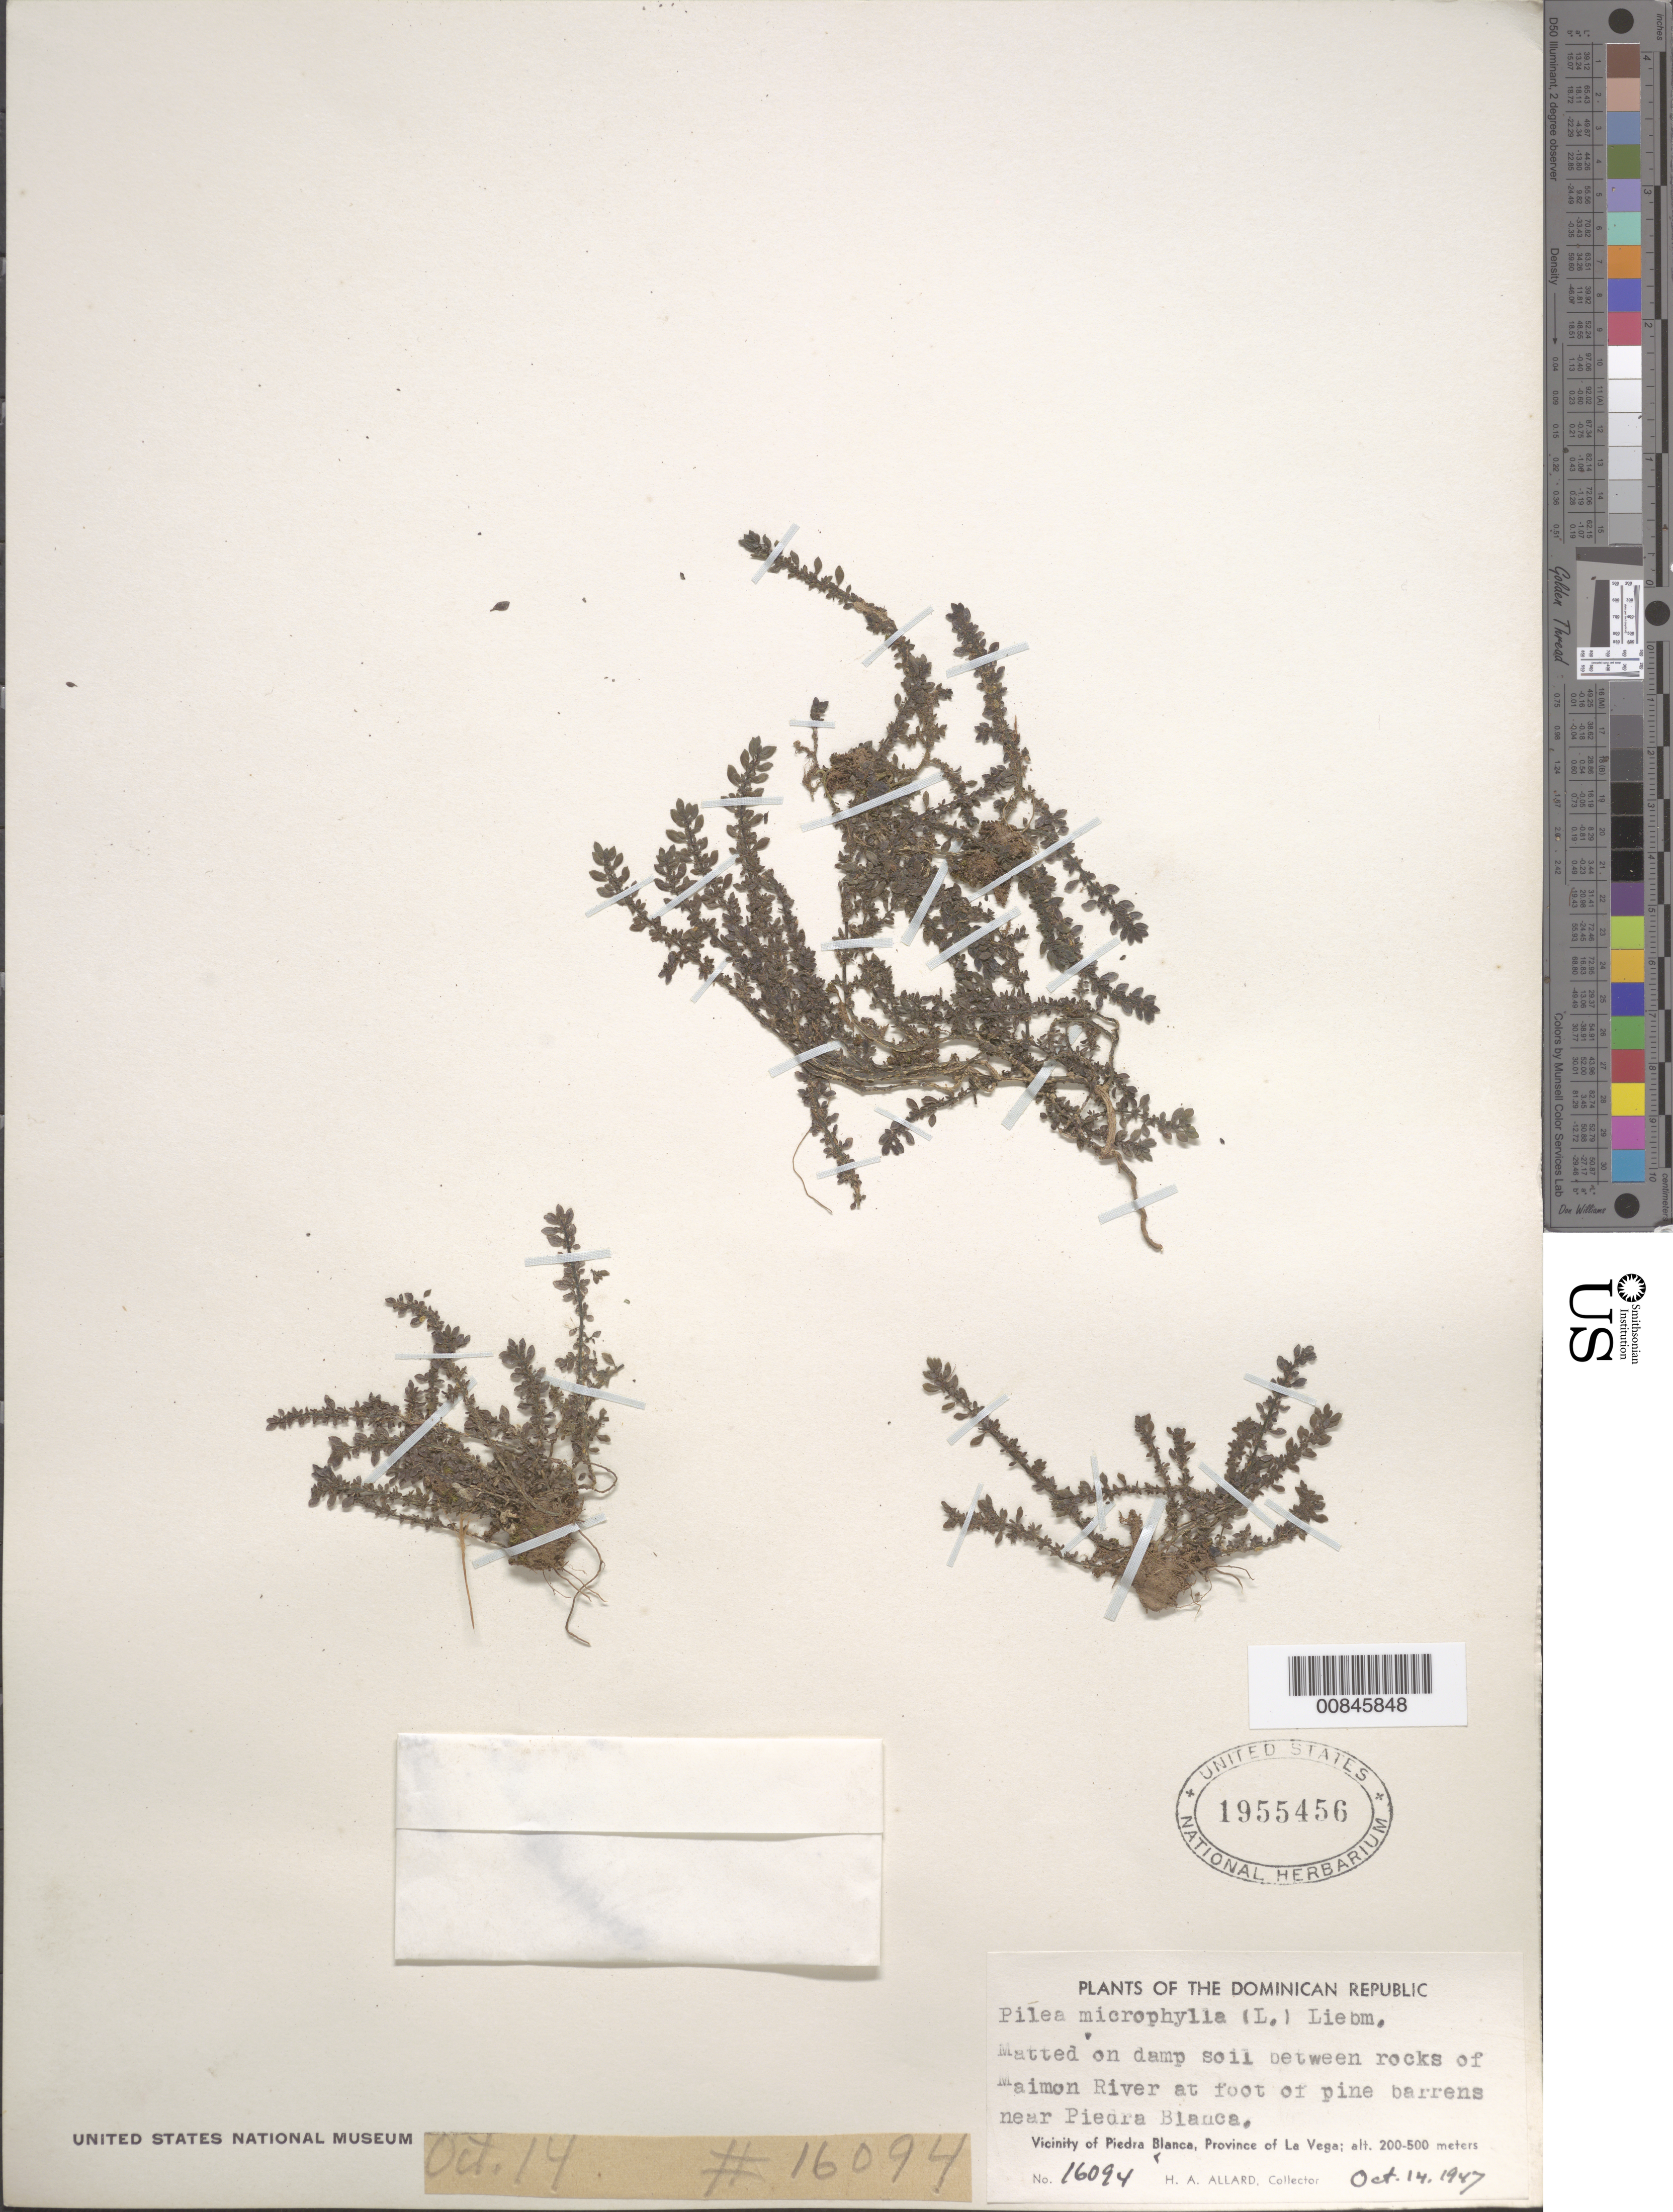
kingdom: Plantae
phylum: Tracheophyta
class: Magnoliopsida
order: Rosales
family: Urticaceae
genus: Pilea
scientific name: Pilea microphylla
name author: (L.) Liebm.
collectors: H. A. Allard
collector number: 16094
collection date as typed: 14 Oct 1947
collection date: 1947-10-14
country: Dominican Republic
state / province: La Vega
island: Hispaniola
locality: Maimon River at foot of pine barrens near Piedra Blanca.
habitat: Matted on damp soil between rocks of river.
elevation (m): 200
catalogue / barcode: US 1955456